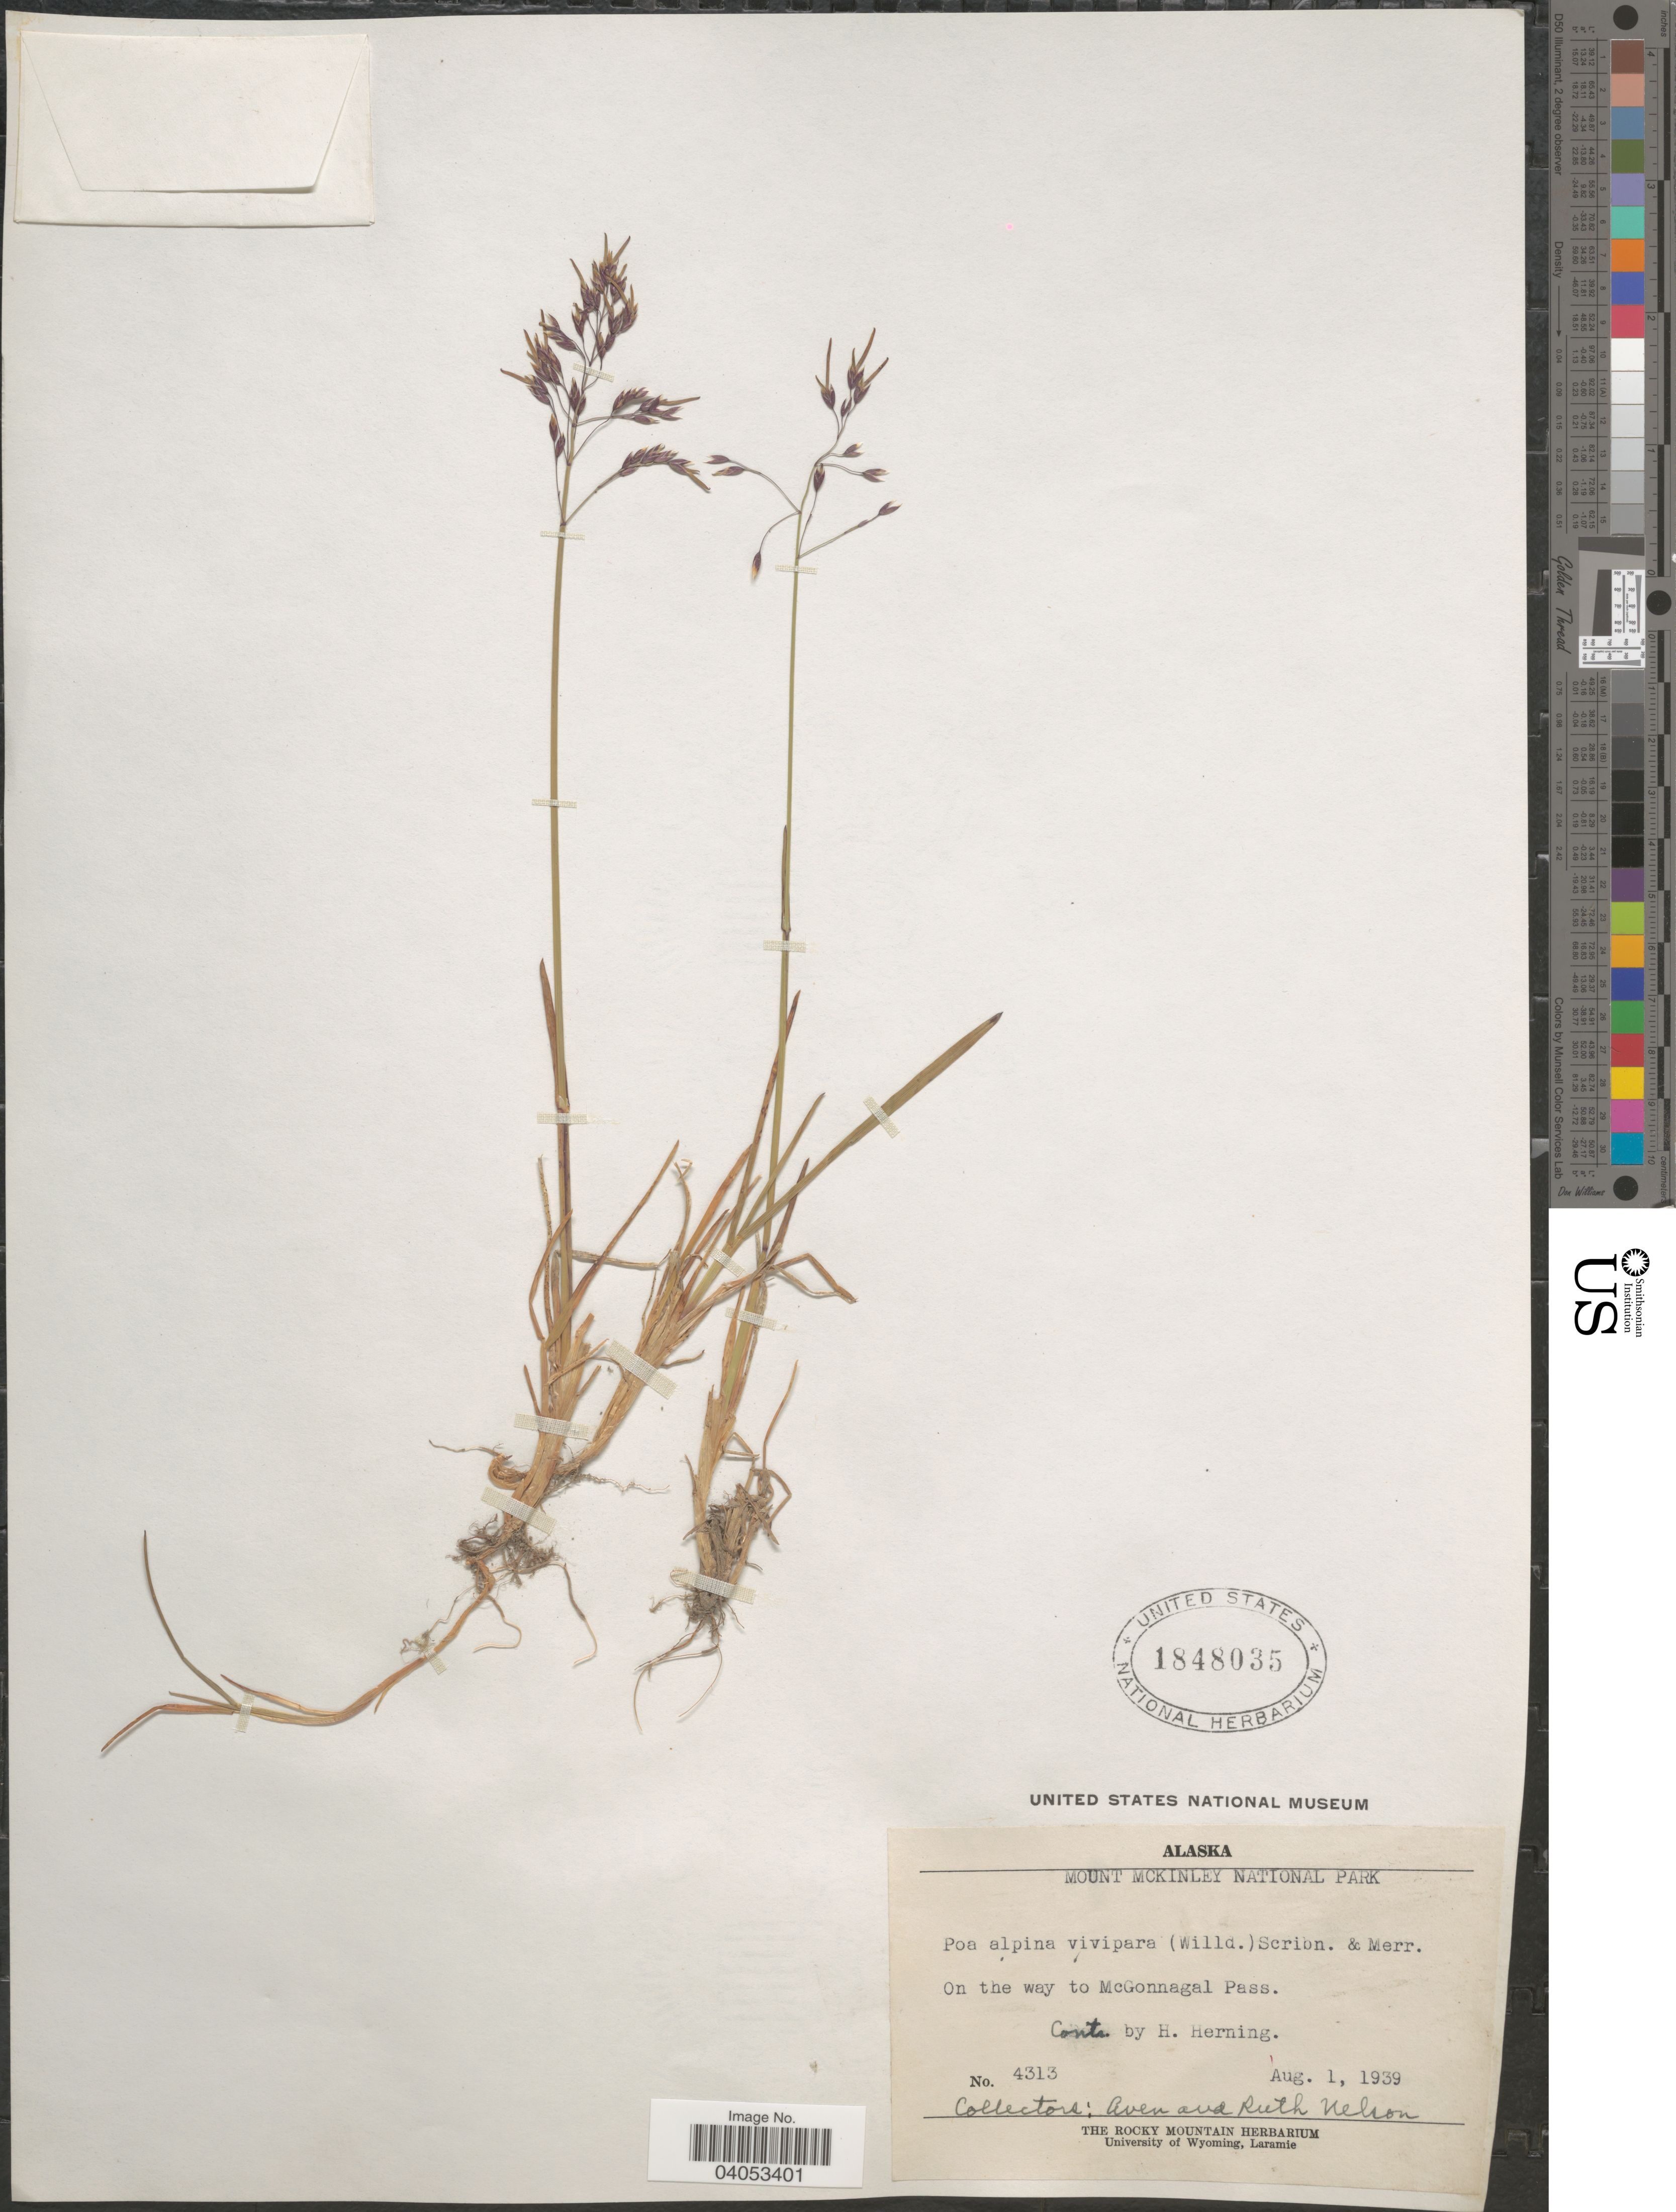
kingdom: Plantae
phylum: Tracheophyta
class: Liliopsida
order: Poales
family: Poaceae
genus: Poa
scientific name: Poa alpina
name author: L.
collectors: A. Nelson & R. A. Nelson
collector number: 4313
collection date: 1939-08-01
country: United States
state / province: Alaska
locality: Mount McKinley National Park. On the way to McGonnagal pass.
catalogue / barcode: US 1848035